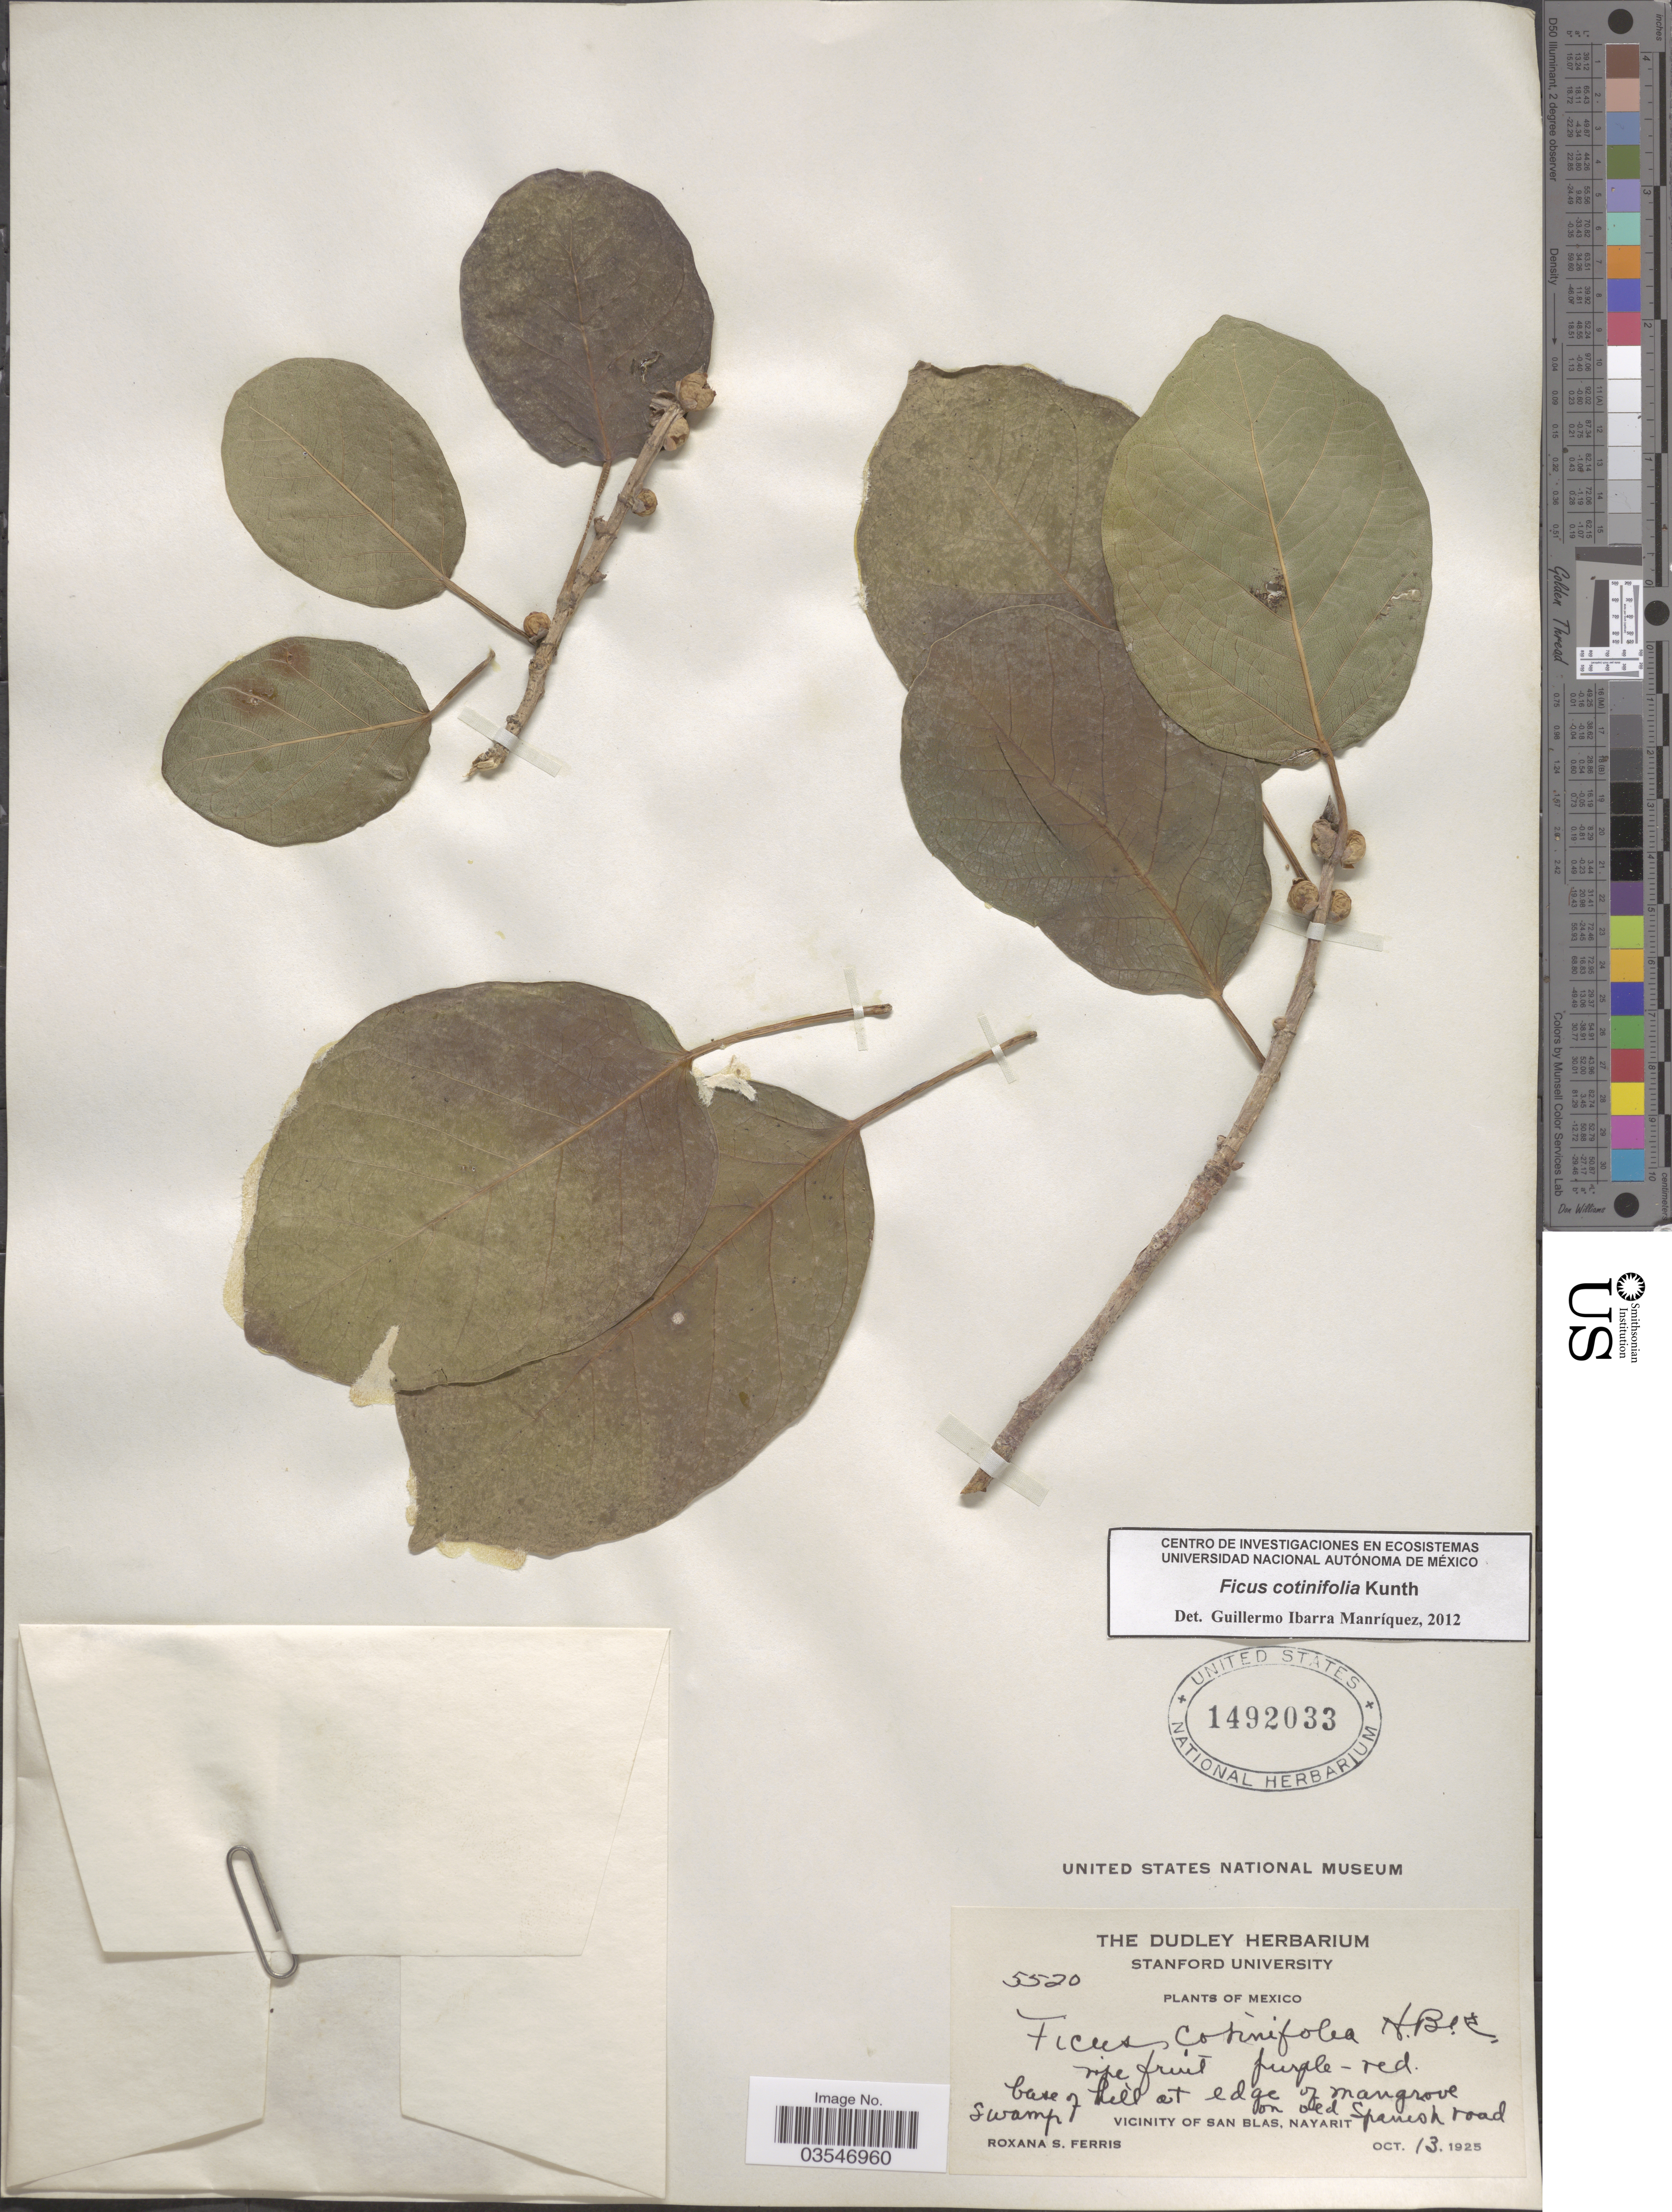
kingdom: Plantae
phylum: Tracheophyta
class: Magnoliopsida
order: Rosales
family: Moraceae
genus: Ficus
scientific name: Ficus cotinifolia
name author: Kunth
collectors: R. S. Ferris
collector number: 5520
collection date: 1925-10-13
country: Mexico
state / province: Nayarit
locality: Vicinity of San Blas. On old Spanish road.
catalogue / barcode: US 1492033